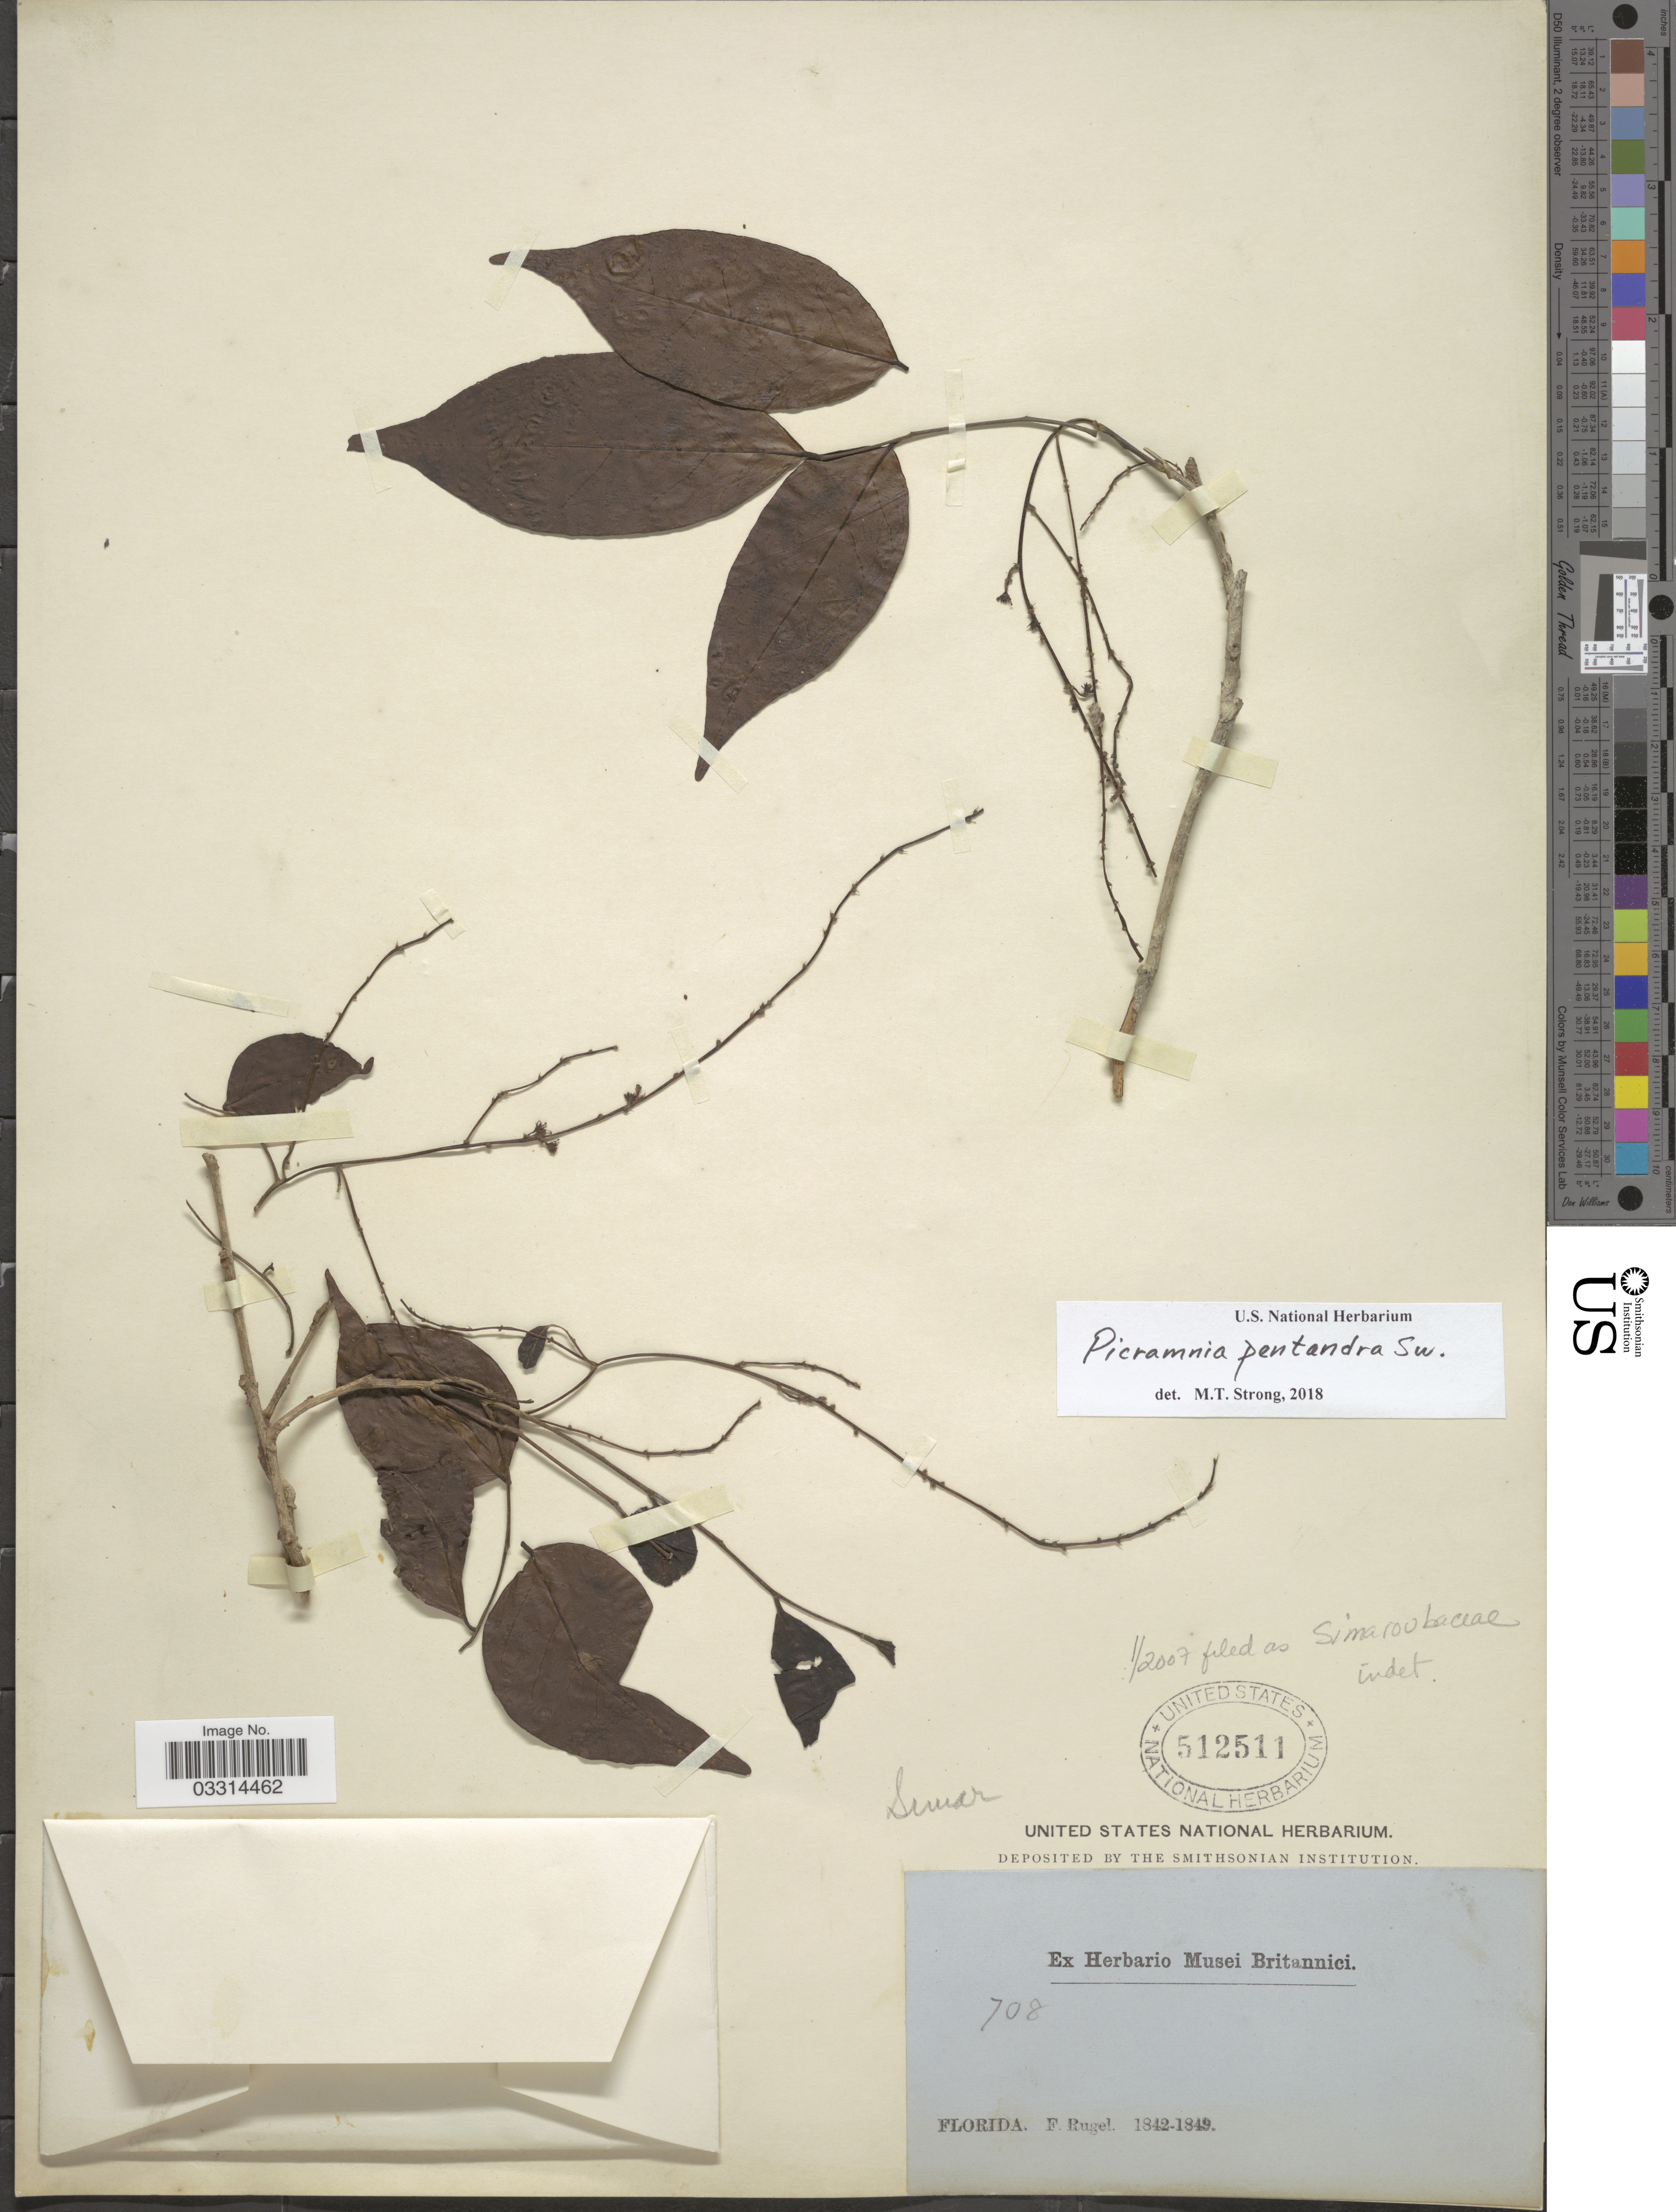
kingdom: Plantae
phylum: Tracheophyta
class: Magnoliopsida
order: Picramniales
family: Picramniaceae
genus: Picramnia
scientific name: Picramnia pentandra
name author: Sw.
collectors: F. Rugel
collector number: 708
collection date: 1842/1849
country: United States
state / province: Florida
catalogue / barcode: US 512511